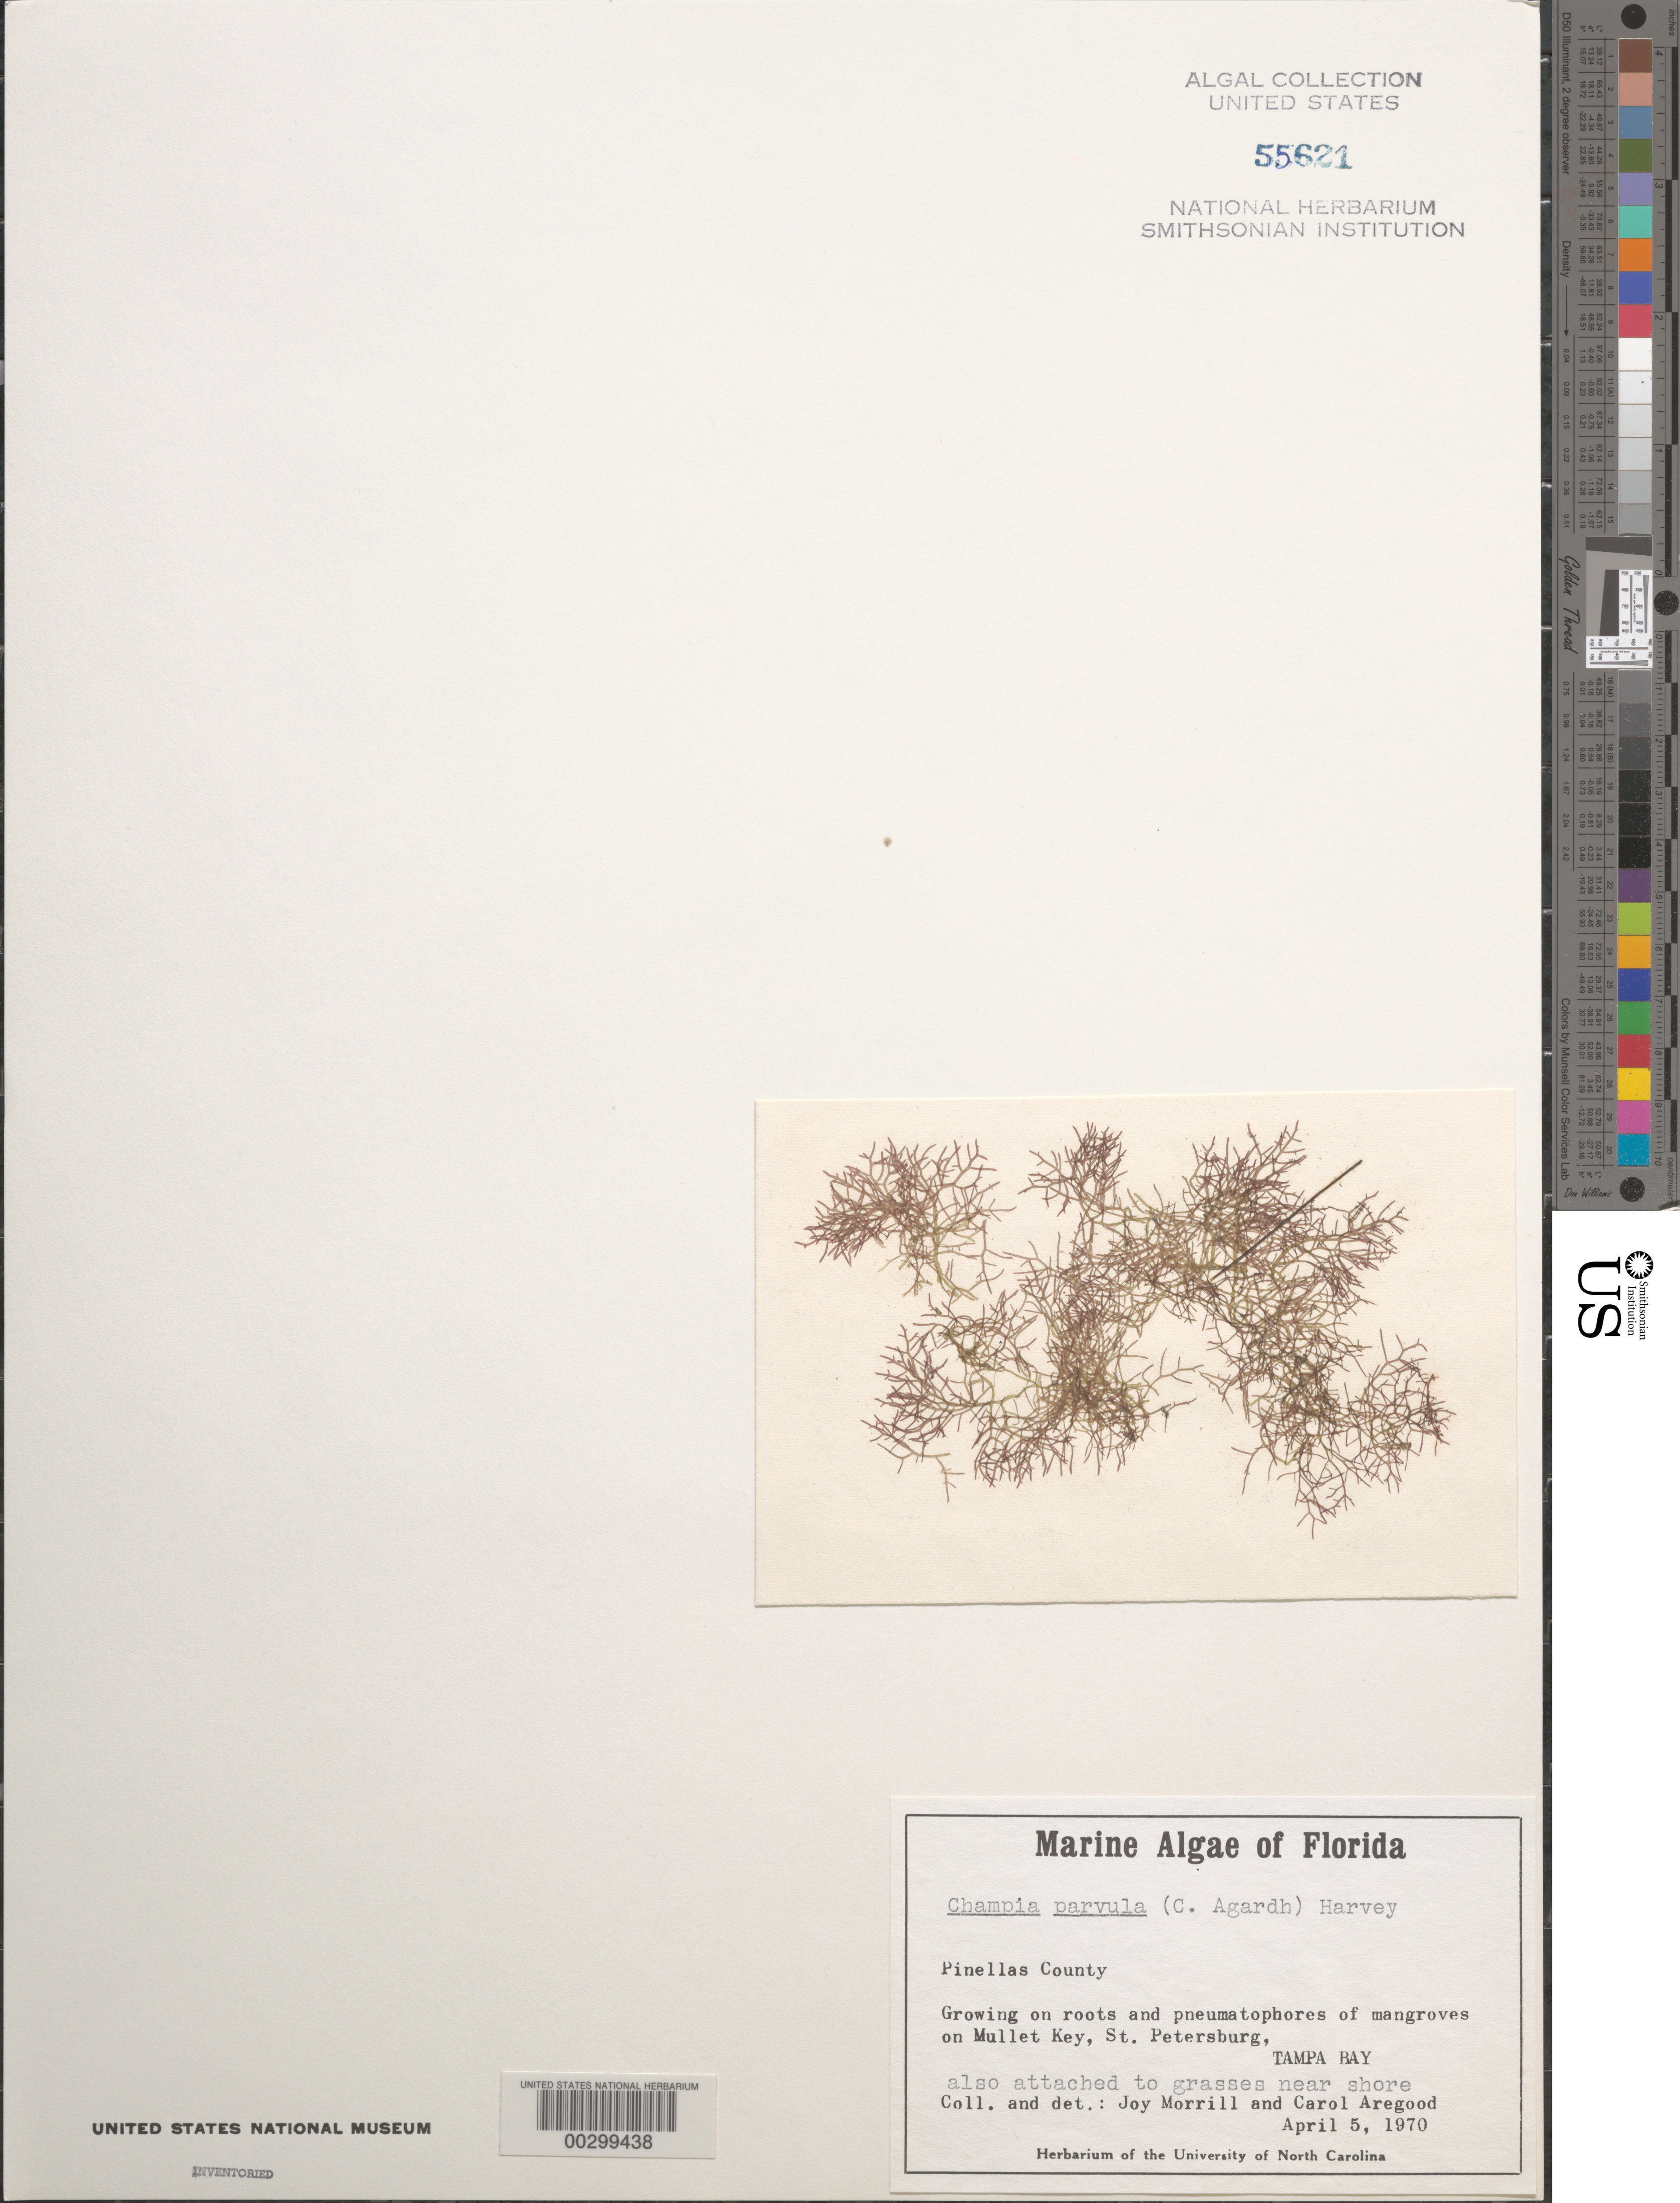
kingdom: Plantae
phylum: Rhodophyta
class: Florideophyceae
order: Rhodymeniales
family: Champiaceae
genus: Champia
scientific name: Champia parvula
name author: (C. Agardh) Harv.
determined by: Aregood, C. C.; Morrill, J.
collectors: C. Aregood & J. Morrill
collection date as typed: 05 Apr 1970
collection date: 1970-04-05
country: United States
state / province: Florida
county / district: Pinellas County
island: Mullet Key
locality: St. Petersburg, Tampa Bay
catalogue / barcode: US 55621